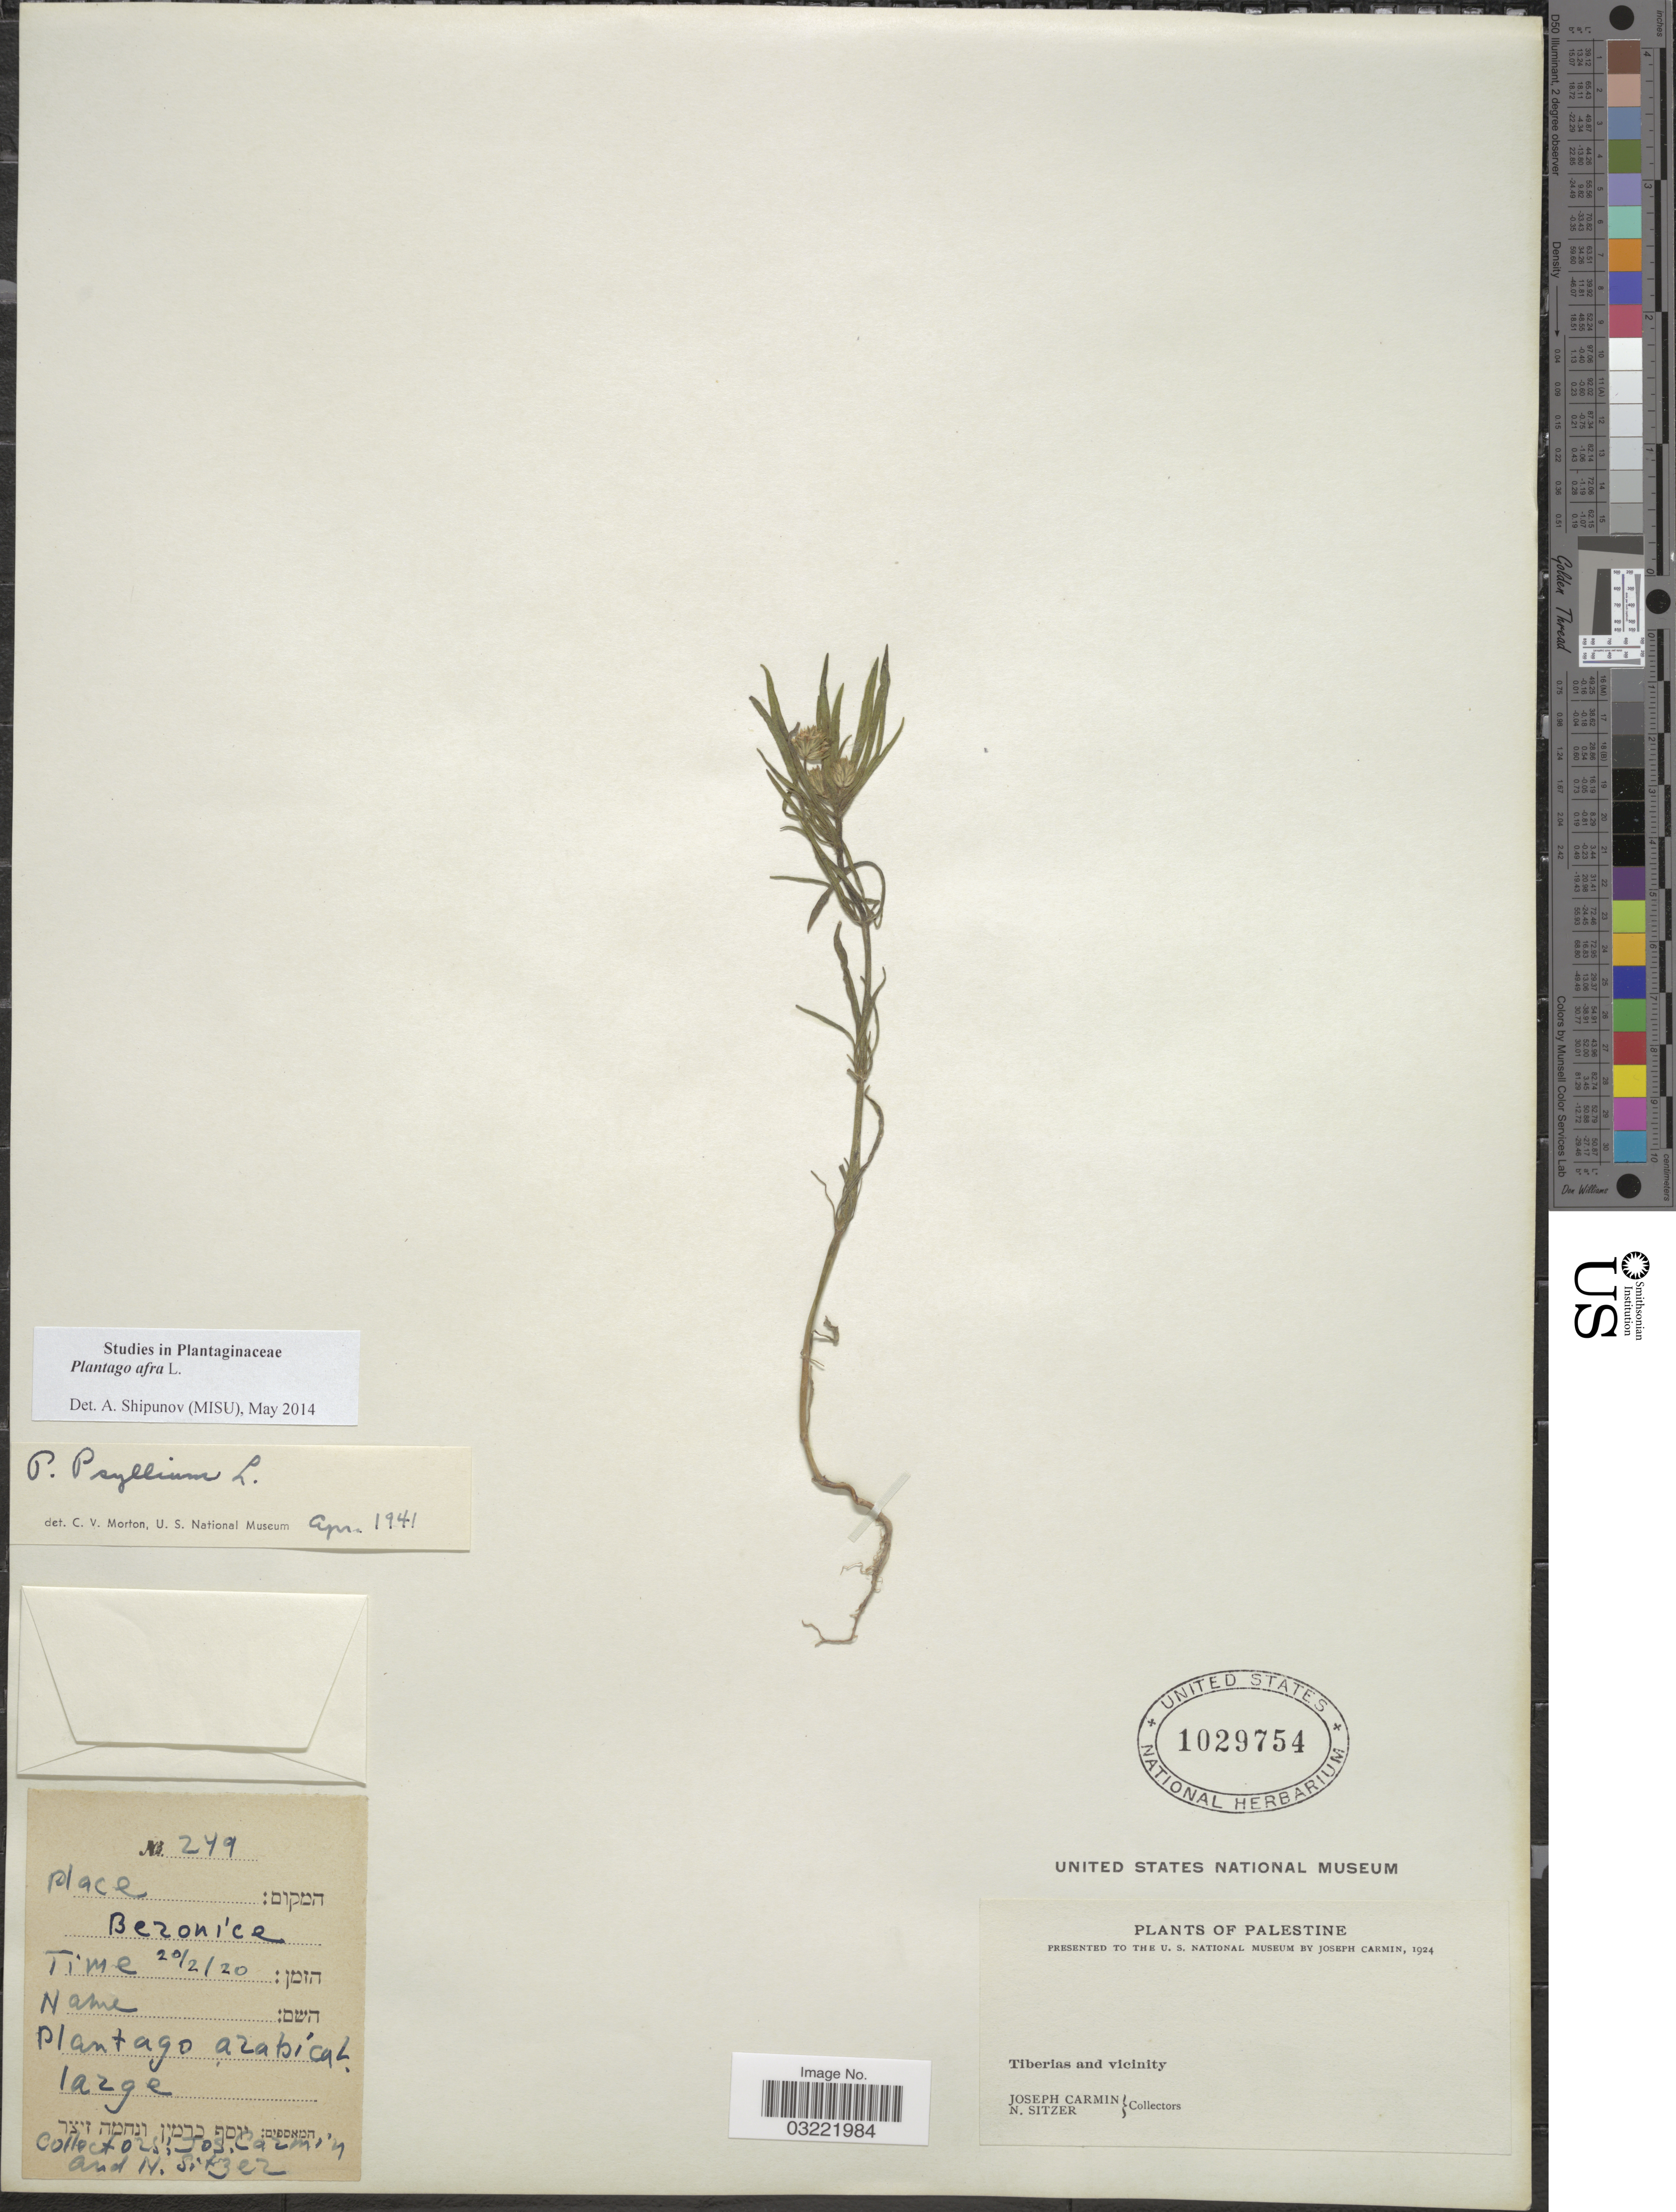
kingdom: Plantae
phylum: Tracheophyta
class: Magnoliopsida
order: Lamiales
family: Plantaginaceae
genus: Plantago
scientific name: Plantago afra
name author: L.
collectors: J. Carmin & N. Sitzer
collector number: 249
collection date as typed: Transcribed d/m/y: 20/2/20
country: Israel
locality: Palestine. Tiberias and vicinity. Beronice [unsure placement]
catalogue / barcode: US 1029754